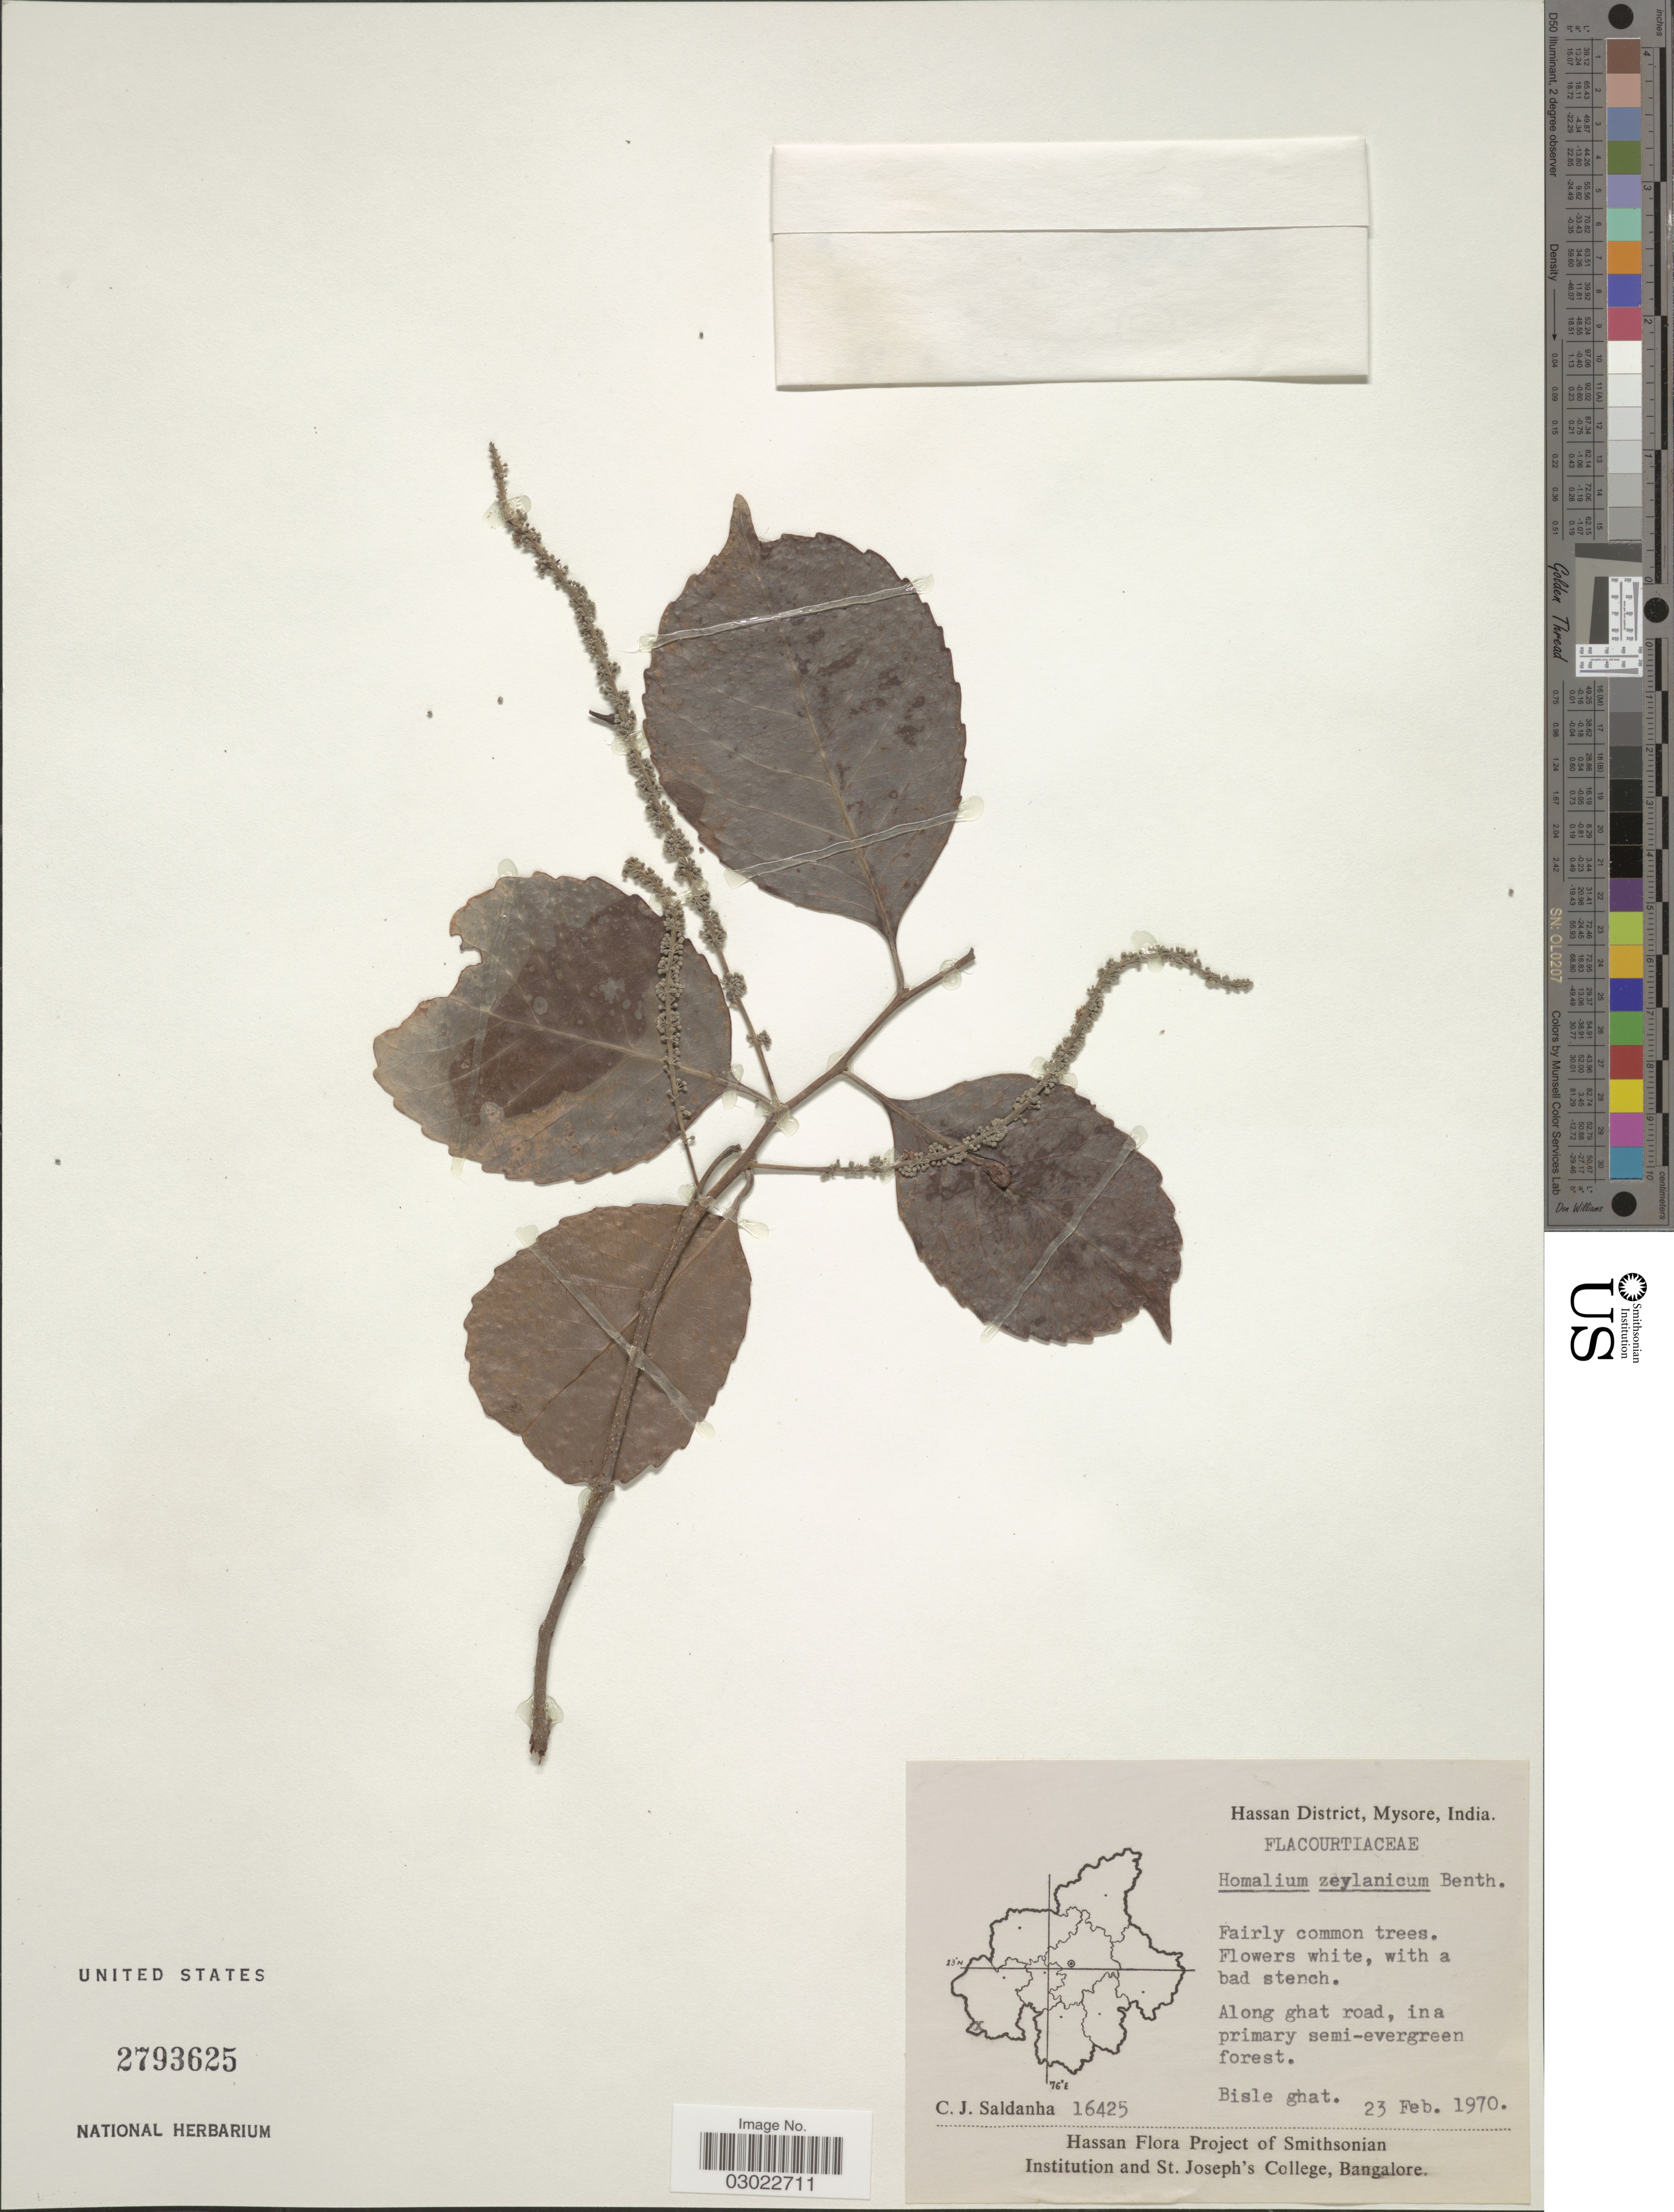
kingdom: Plantae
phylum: Tracheophyta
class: Magnoliopsida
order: Malpighiales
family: Salicaceae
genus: Homalium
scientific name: Homalium ceylanicum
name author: (Gardner) Benth.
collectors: C. J. Saldanha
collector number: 16425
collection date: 1970-02-23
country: India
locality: Hassan District, Mysore. Along ghat road. Bisle ghat.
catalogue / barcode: US 2793625